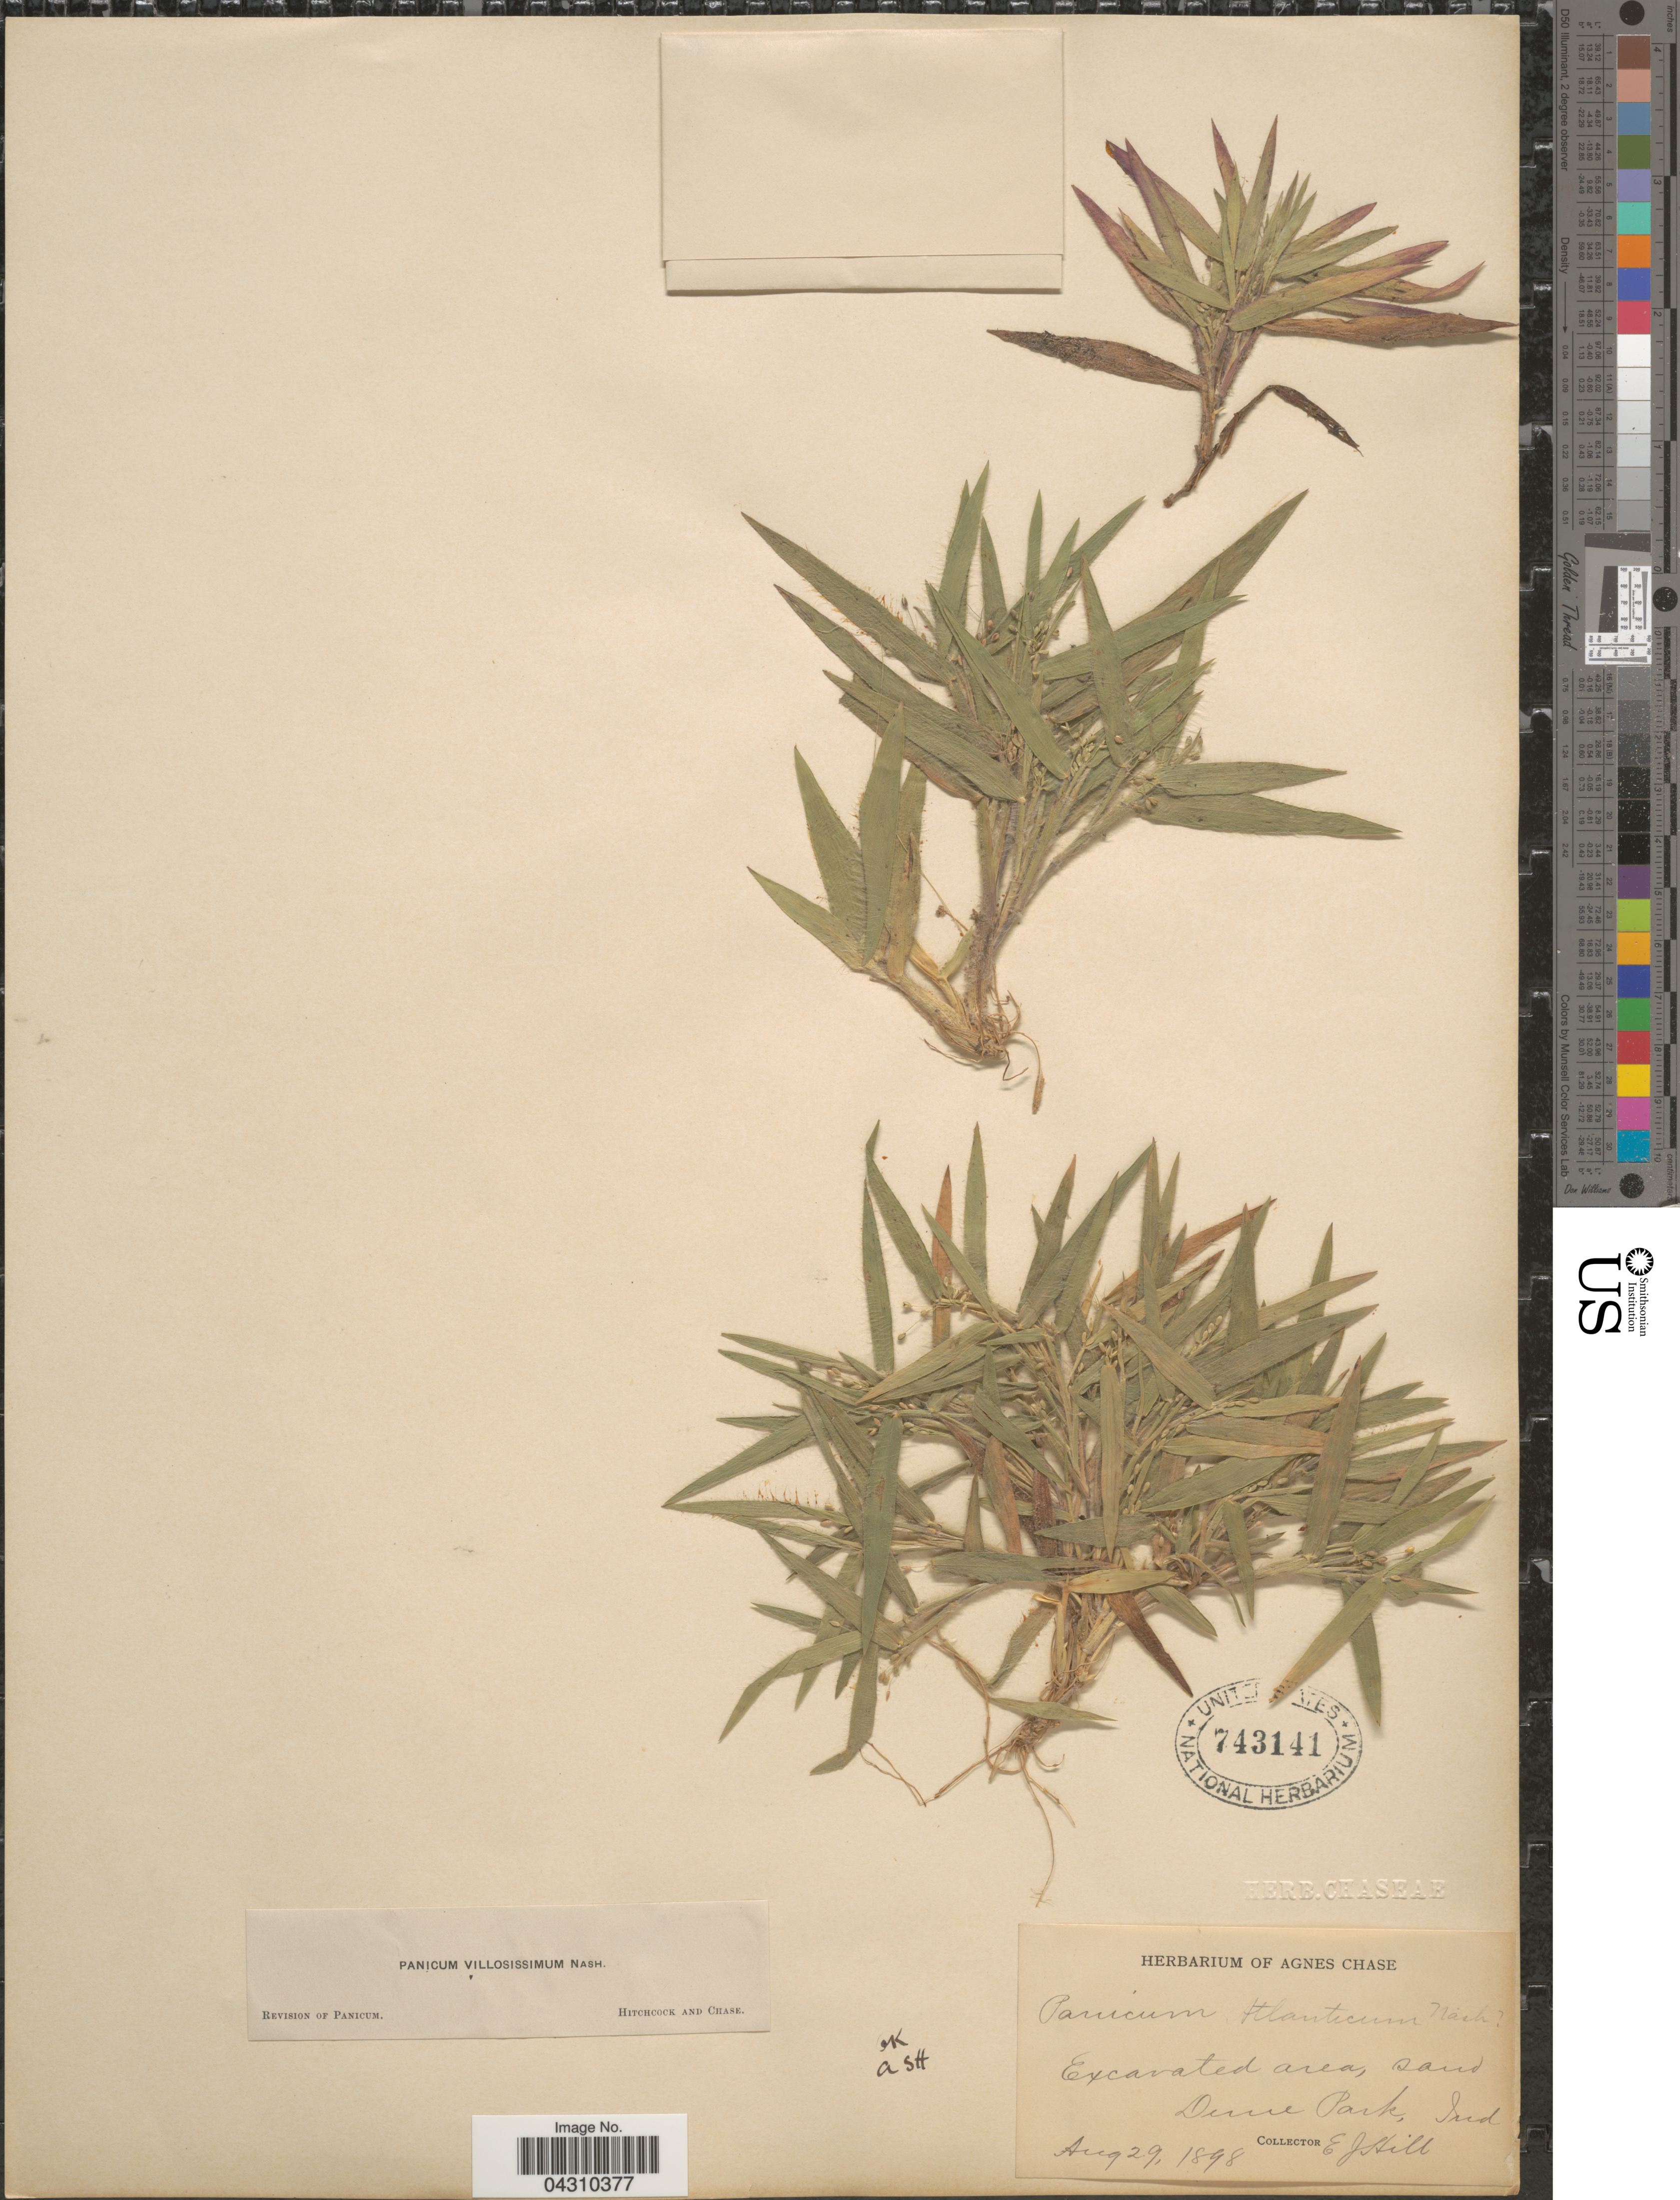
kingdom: Plantae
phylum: Tracheophyta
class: Liliopsida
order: Poales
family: Poaceae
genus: Dichanthelium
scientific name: Dichanthelium acuminatum var. acuminatum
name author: (Sw.) Gould & C.A. Clark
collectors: E. J. Hill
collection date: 1898-08-29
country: United States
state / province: Indiana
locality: Excavated area, sand Dune Park.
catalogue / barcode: US 743141